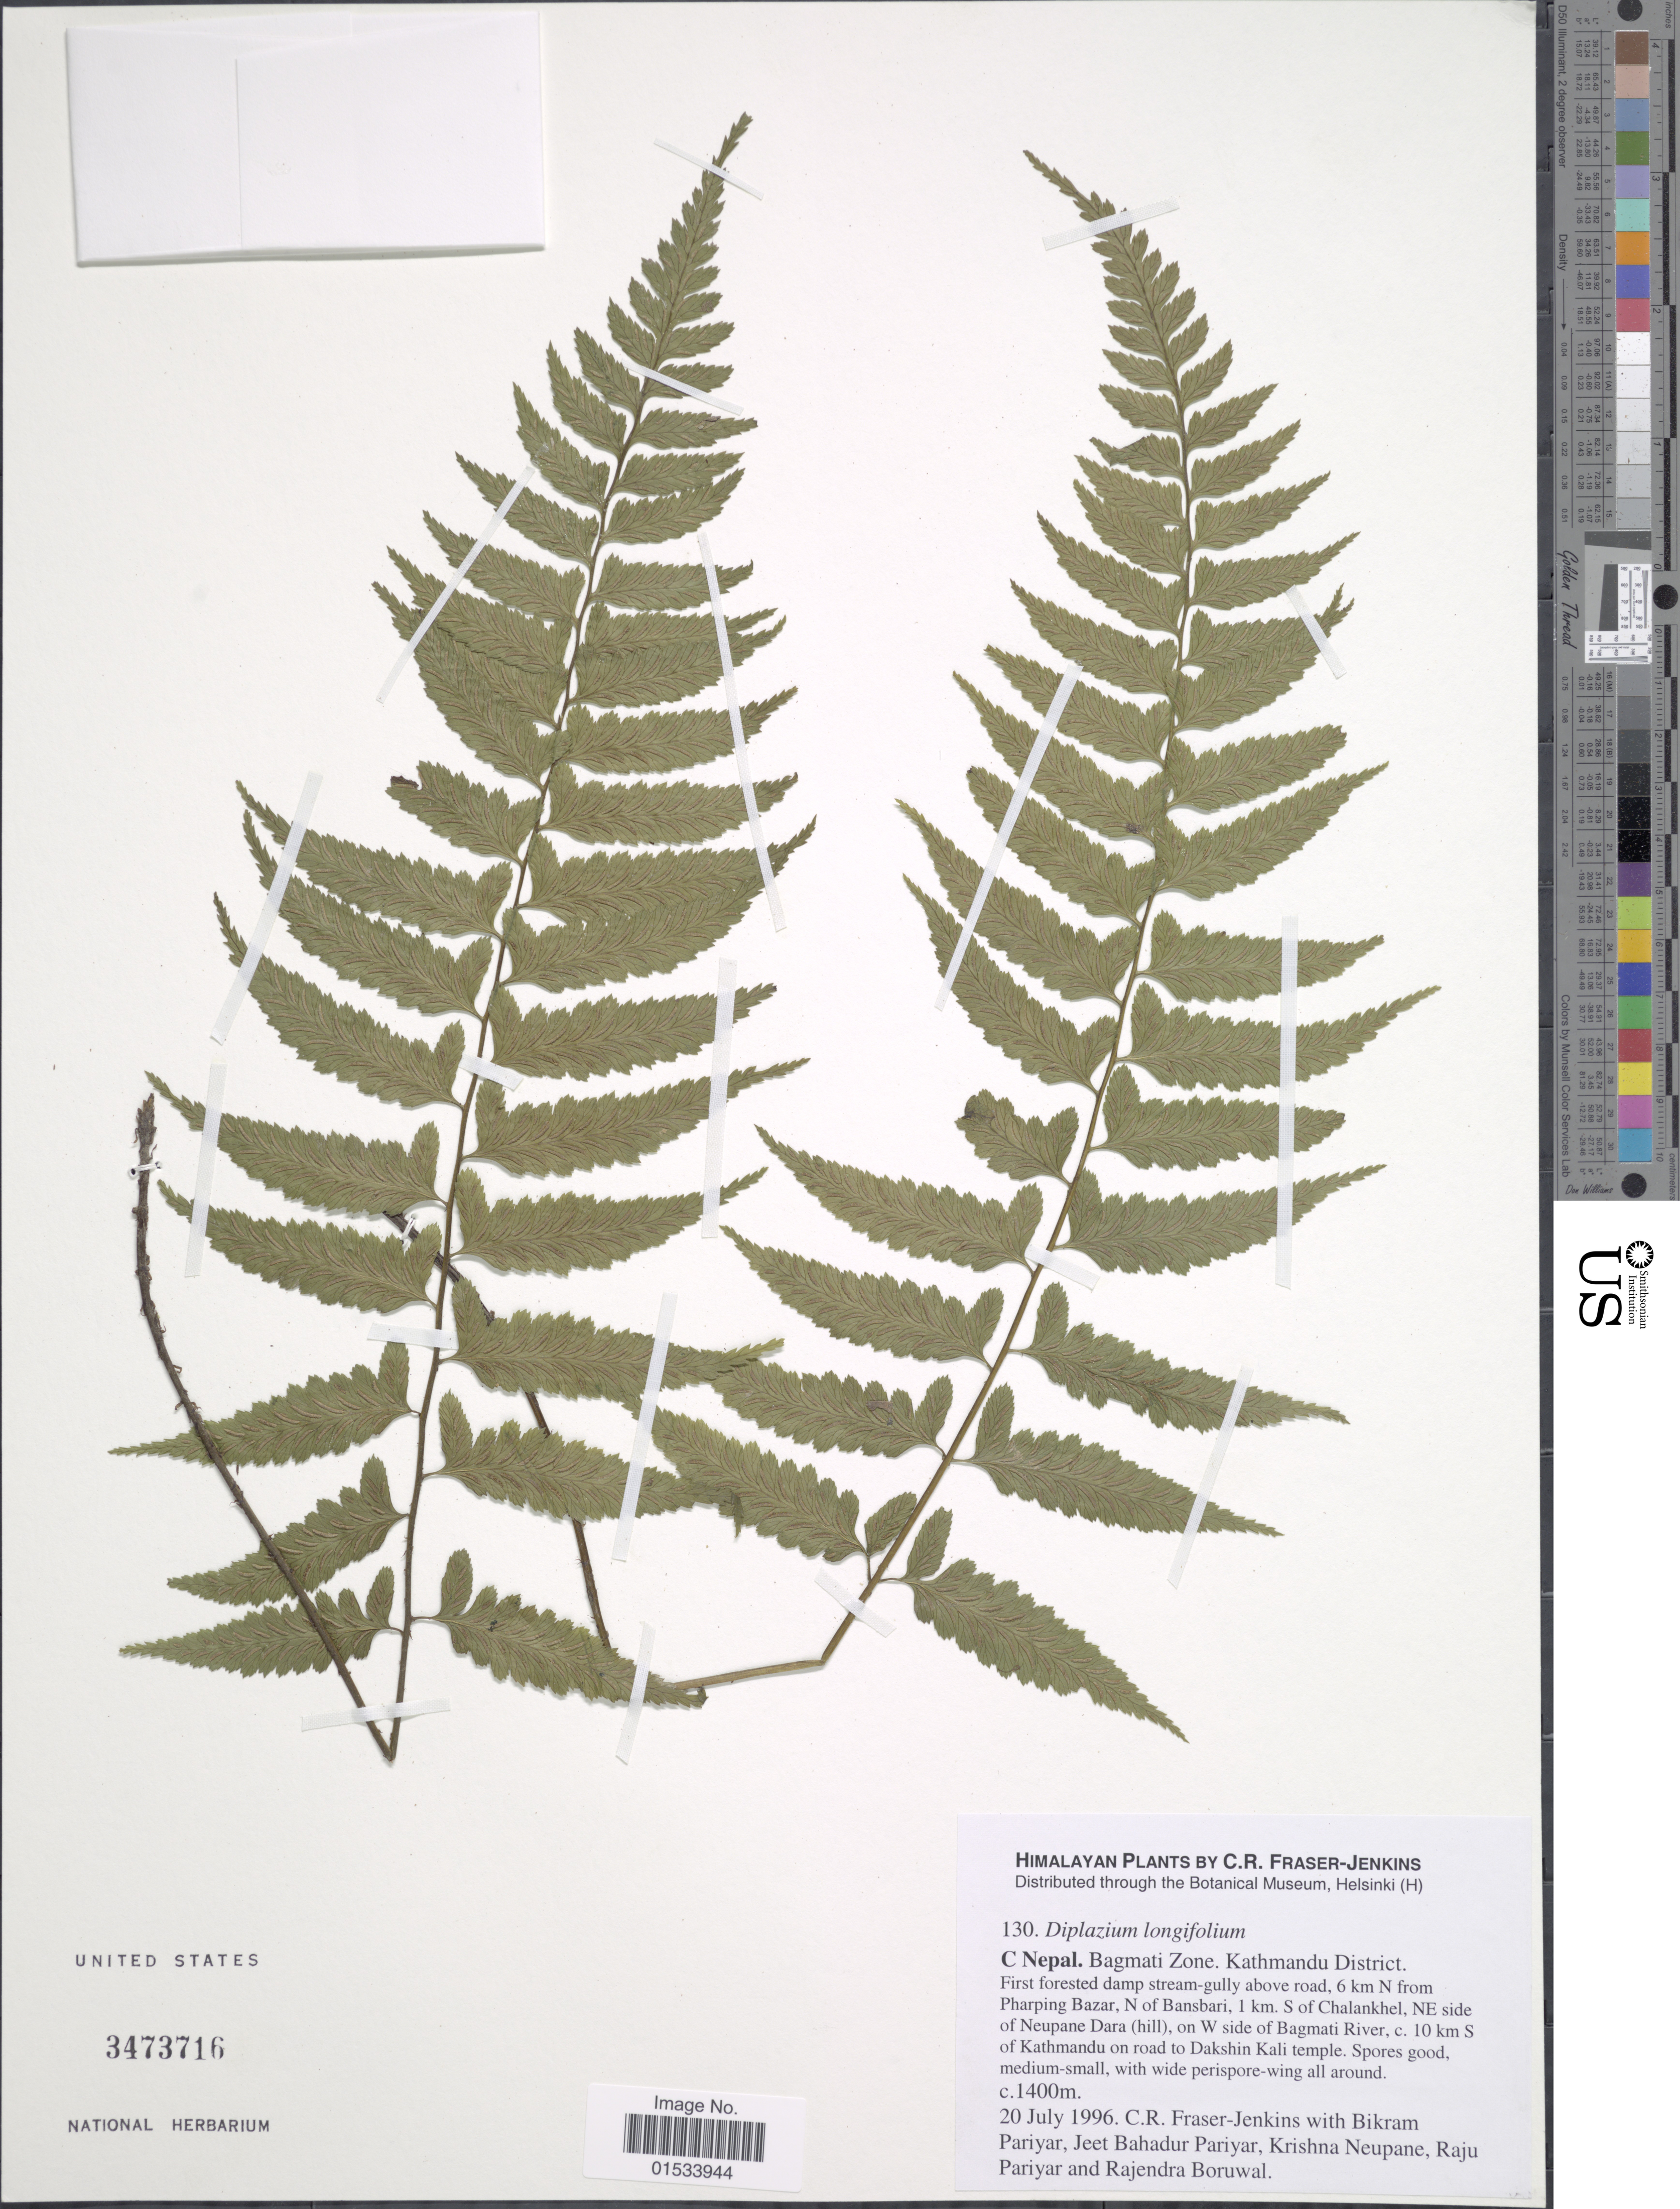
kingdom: Plantae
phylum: Tracheophyta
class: Polypodiopsida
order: Polypodiales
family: Athyriaceae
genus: Diplazium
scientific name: Diplazium lobulosum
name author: Wall. ex Mett.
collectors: C. R. Fraser-Jenkins, B. Pariyar, J. Pariyar, K. Neupane & et al.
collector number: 130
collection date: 1996-07-20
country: Nepal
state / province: Bagmati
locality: Bagmati Zone, Kathumandu District, First forested damp stream-gully above road, 6 km N from Pharing Bazar, N of Bansbari, 1 km S of Chalankhel, NE side of Neupane Dara (hill), on W side of Bagmati River, c. 10 km S of Kathumandu on road to Dakshin Kali Temple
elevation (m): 1400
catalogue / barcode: US 3473716